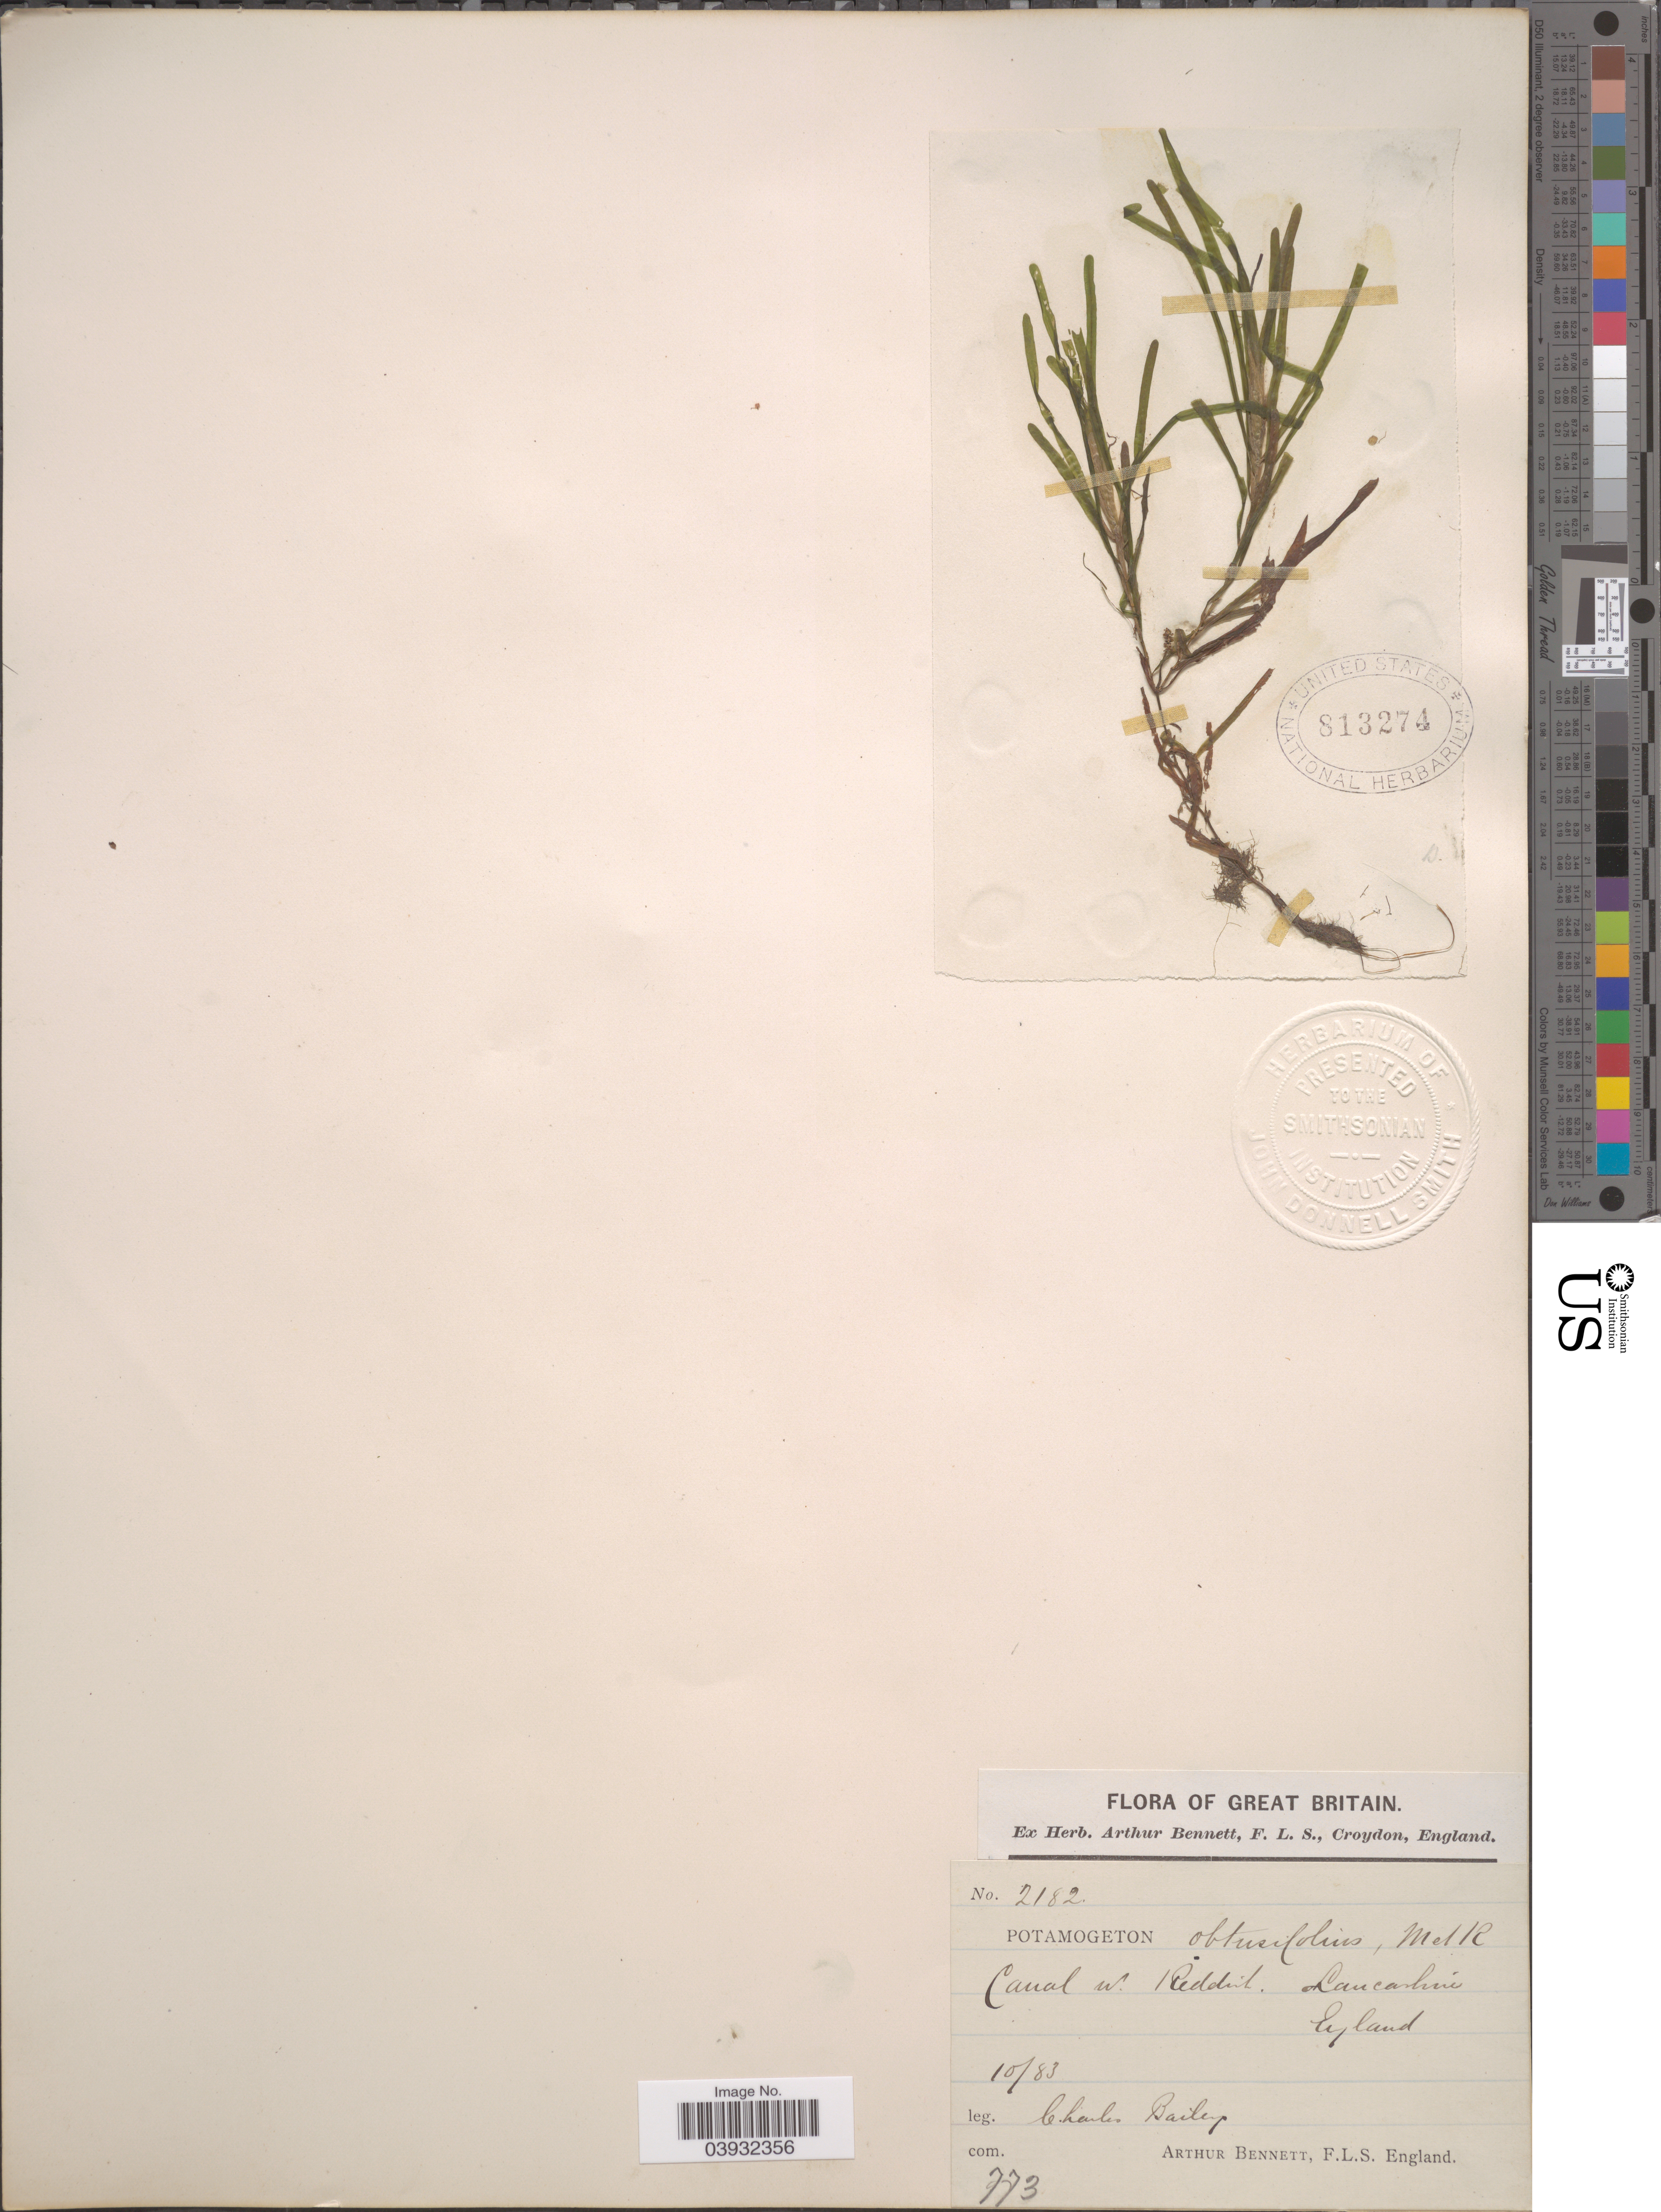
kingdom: Plantae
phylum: Tracheophyta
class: Liliopsida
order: Alismatales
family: Potamogetonaceae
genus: Potamogeton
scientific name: Potamogeton obtusifolius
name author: Mert. & W.D.J. Koch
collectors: C. Bailey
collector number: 2182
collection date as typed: Transcribed d/m/y: /10/83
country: United Kingdom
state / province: England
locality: Great Britain. Canal W. Reddish. Lancashire.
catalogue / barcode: US 813274